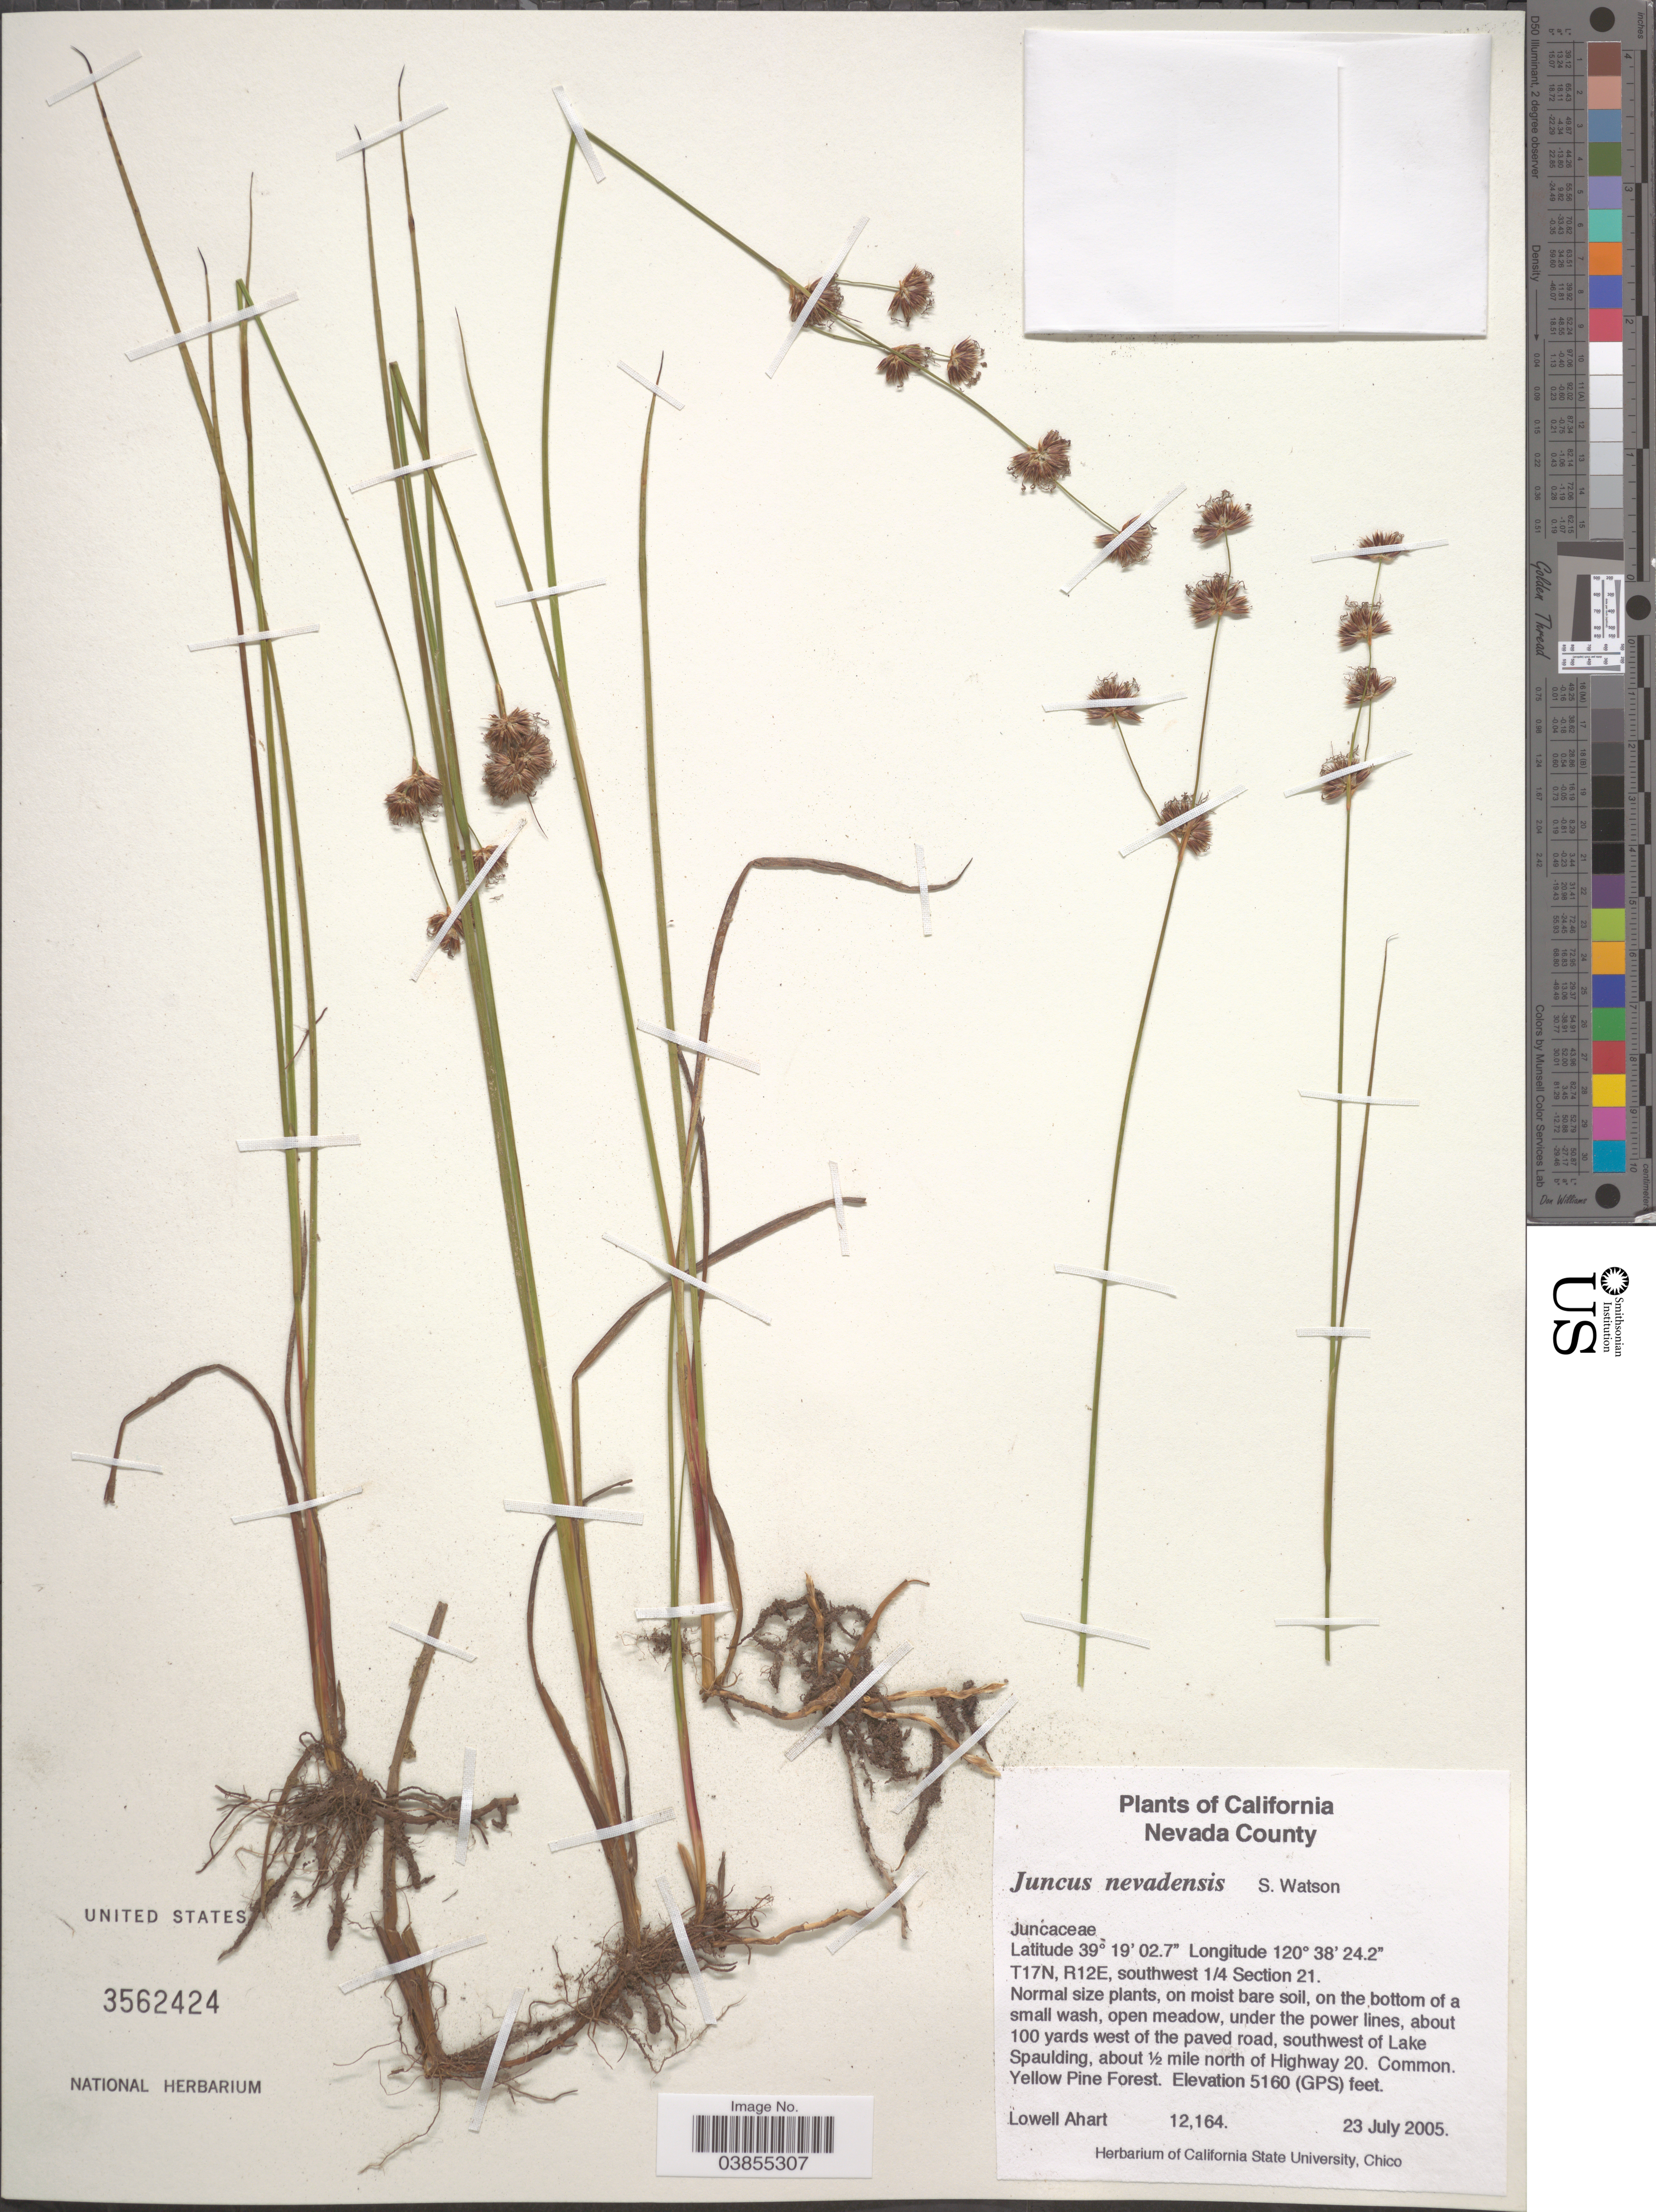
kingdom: Plantae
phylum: Tracheophyta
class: Liliopsida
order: Poales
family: Juncaceae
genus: Juncus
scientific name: Juncus nevadensis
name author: S. Watson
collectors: L. Ahart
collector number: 12164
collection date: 2005-07-23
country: United States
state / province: California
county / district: Nevada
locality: Nevada County. T17N, R12E, southwest 1/4 Section 21. Under the power lines, about 100 yards west of the paved road, southwest of Lake Spaulding, about ½ mile north of Highway 20. Yellow Pine Forest.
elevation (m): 1573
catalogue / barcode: US 3562424